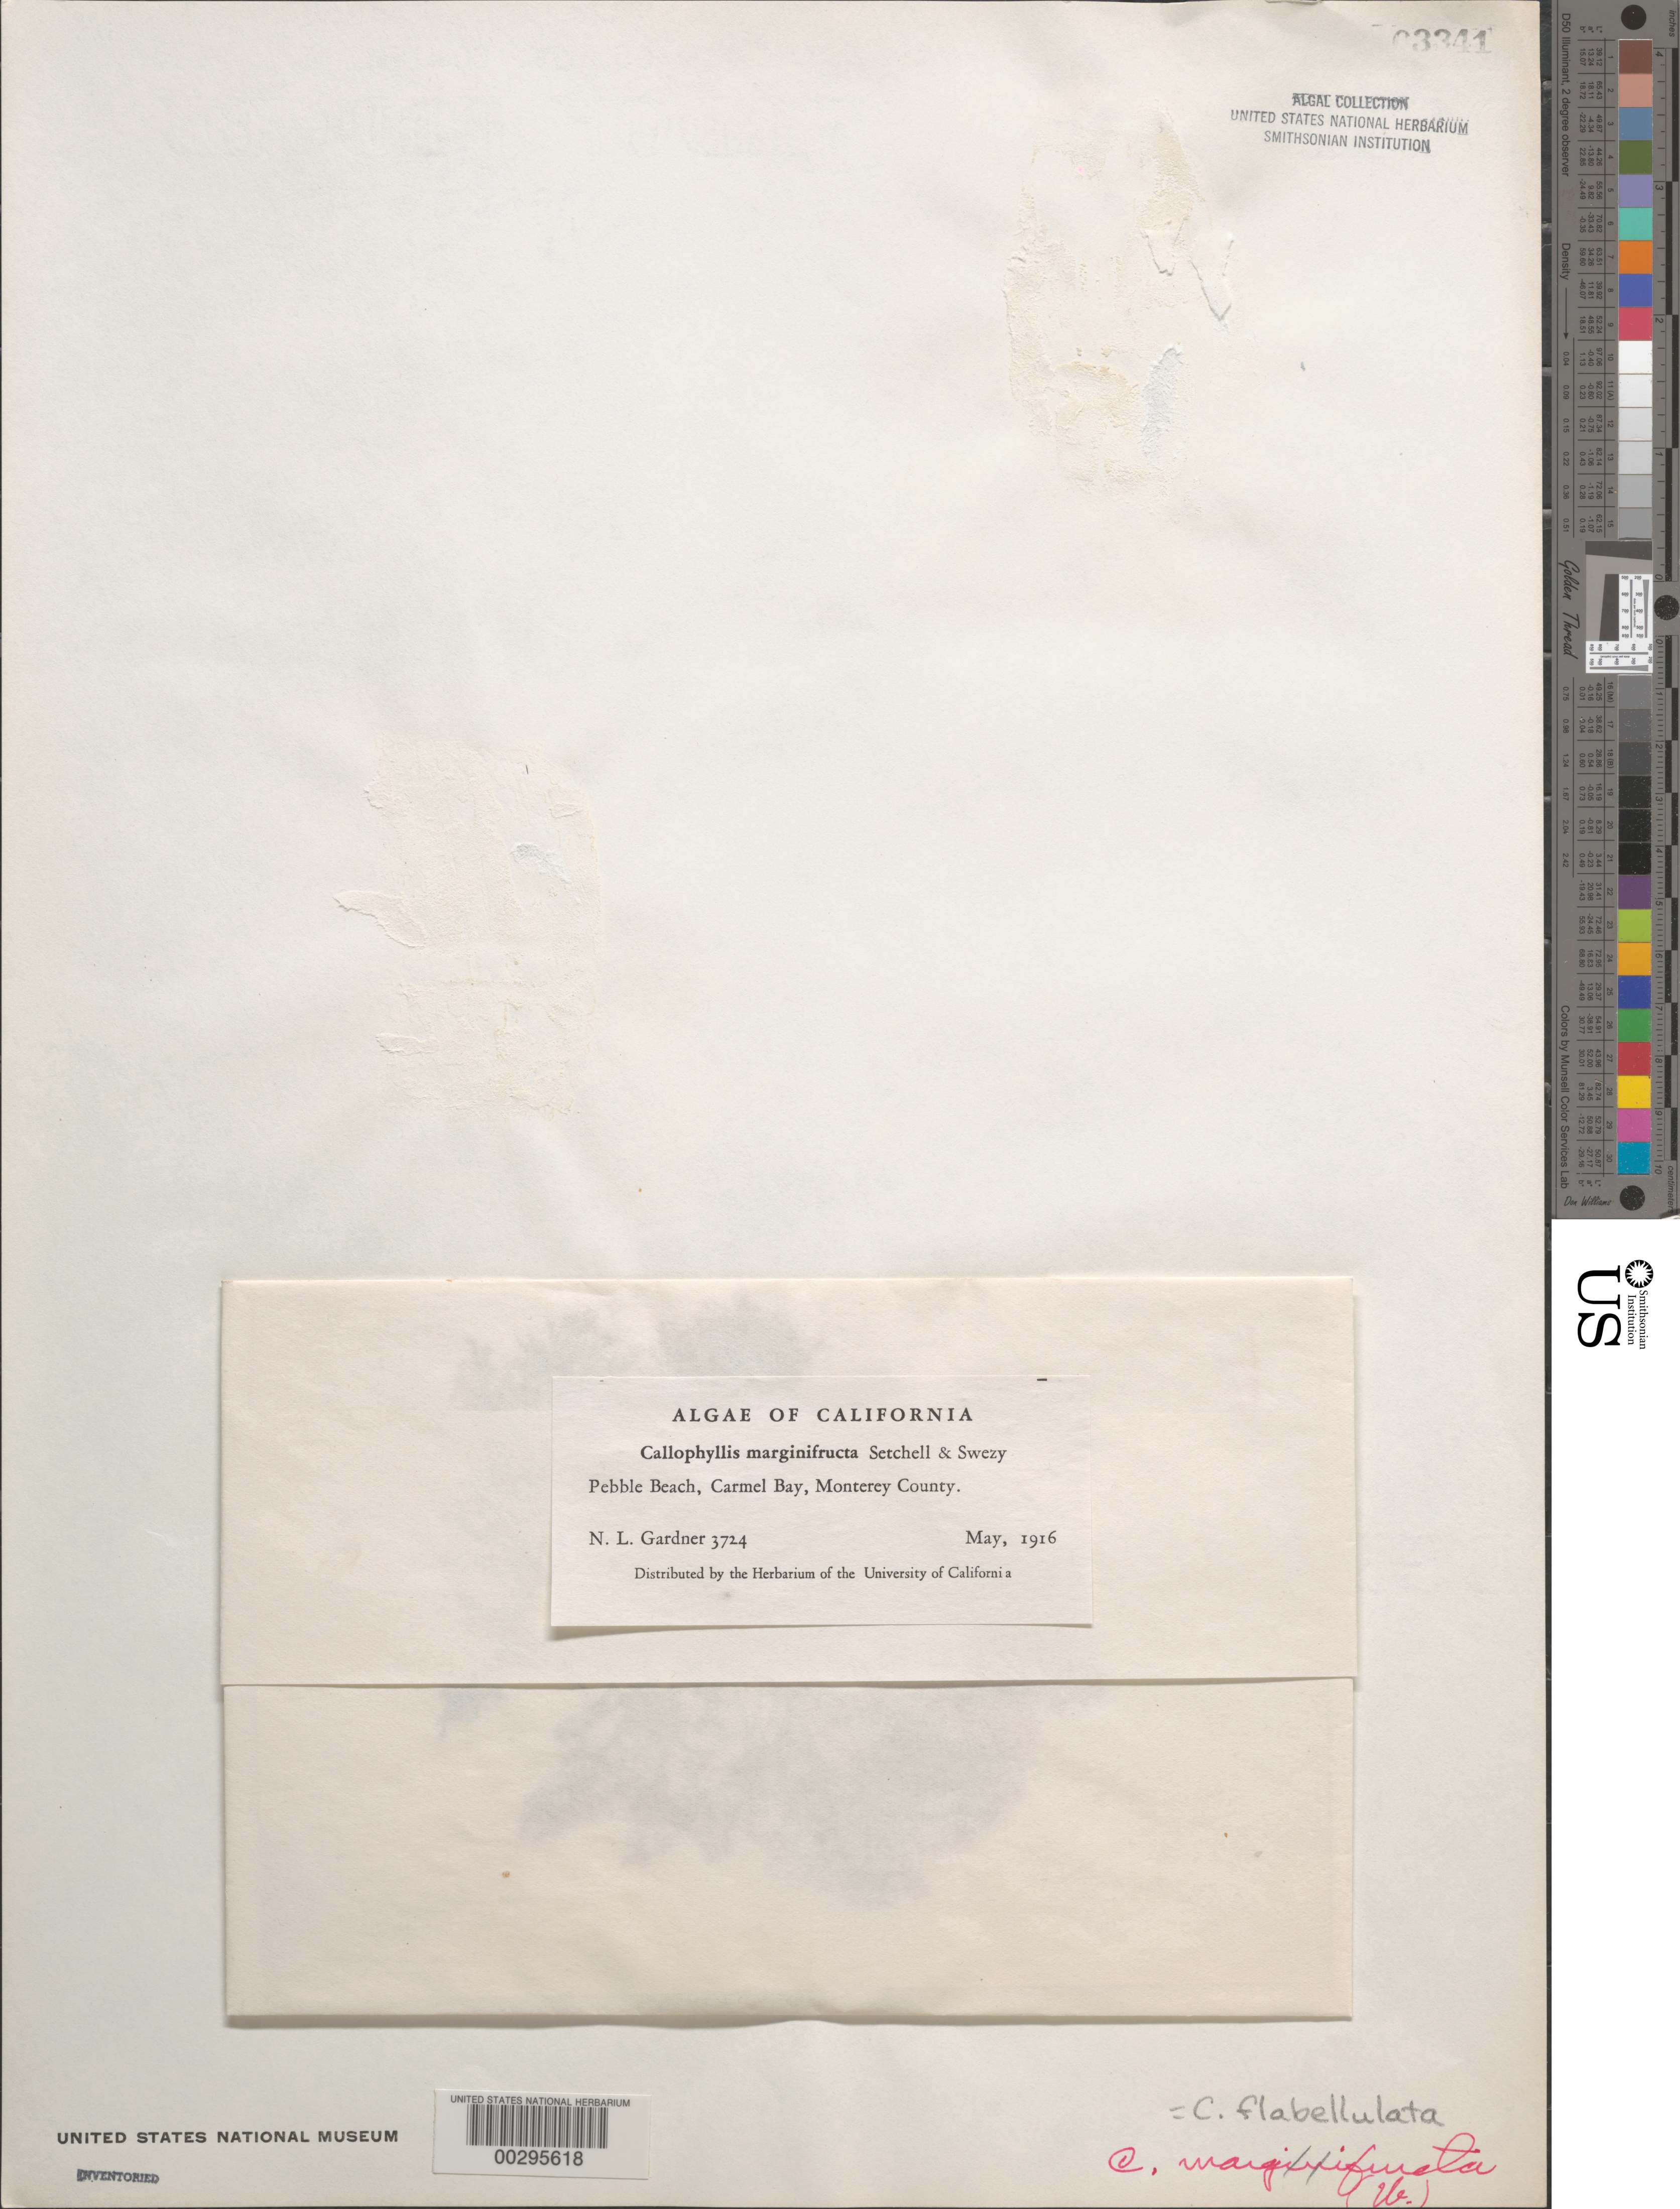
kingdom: Plantae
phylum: Rhodophyta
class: Florideophyceae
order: Gigartinales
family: Kallymeniaceae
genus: Callophyllis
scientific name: Callophyllis flabellulata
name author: Harv.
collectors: N. Gardner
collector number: NLG 3724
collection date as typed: May 1916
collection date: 1916-05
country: United States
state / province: California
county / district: Monterey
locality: Pebble Beach, Carmel Bay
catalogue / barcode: US 3341